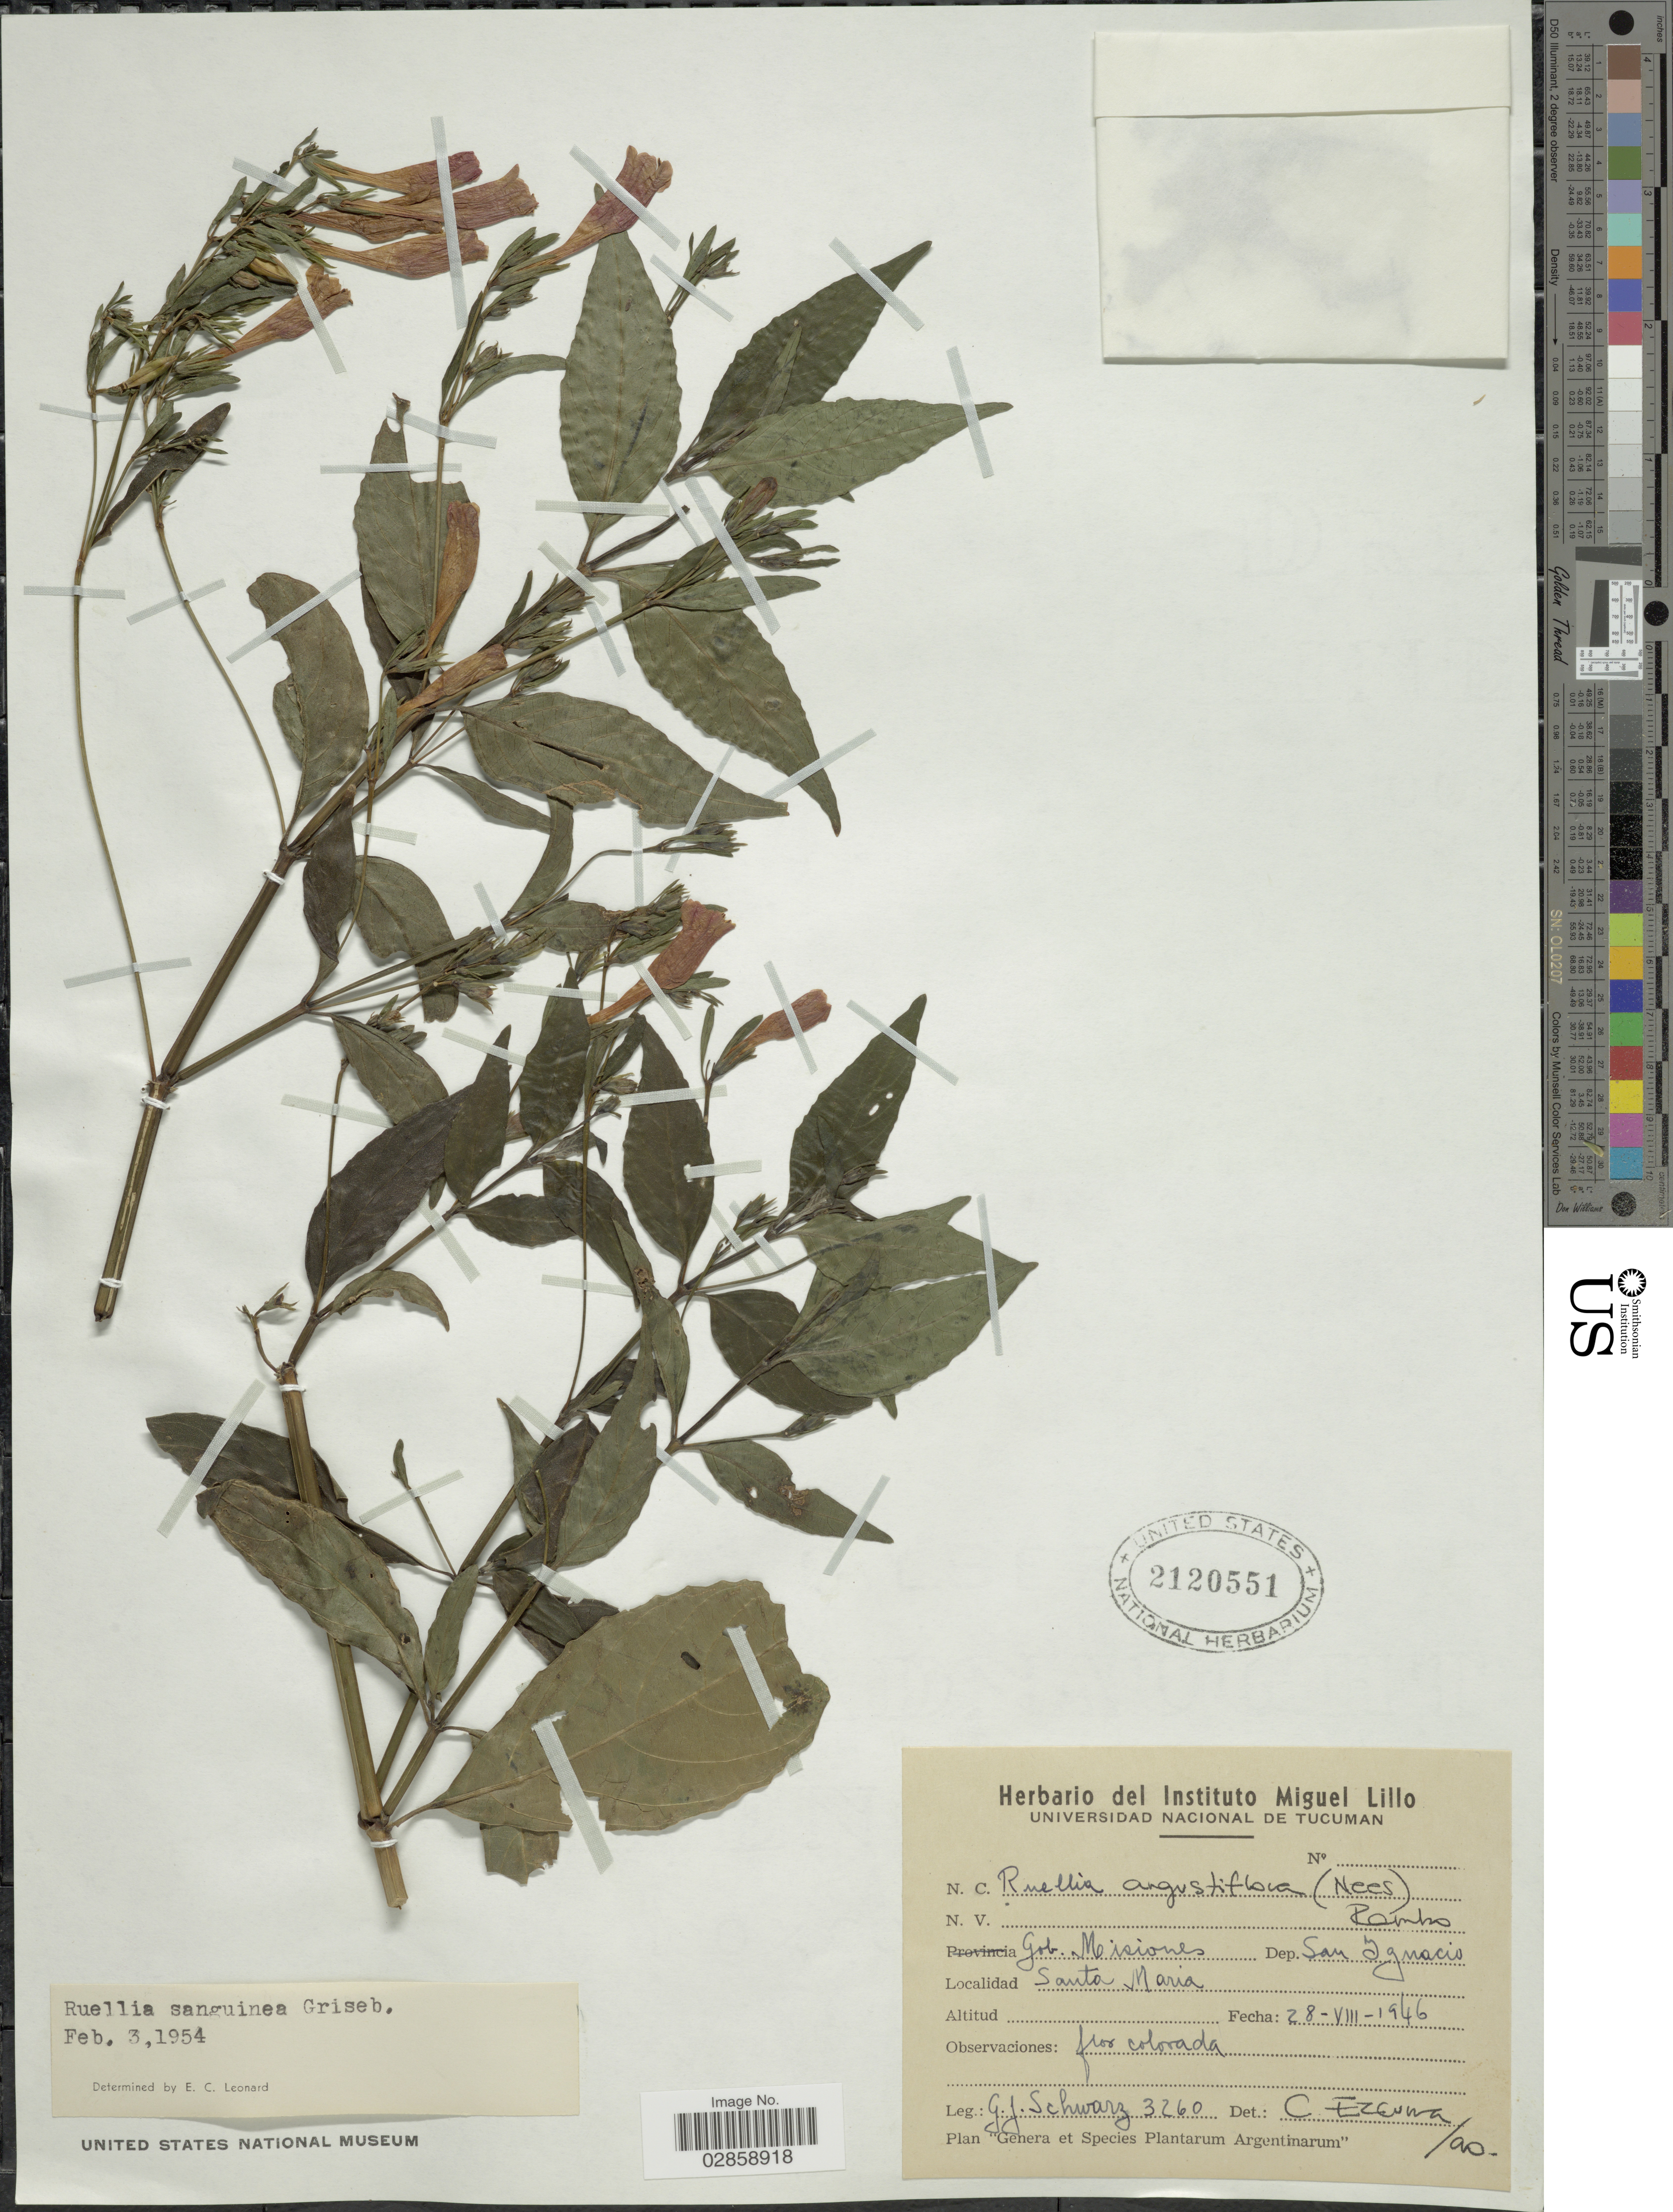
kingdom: Plantae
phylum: Tracheophyta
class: Magnoliopsida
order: Lamiales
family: Acanthaceae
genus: Ruellia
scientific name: Ruellia angustiflora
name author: (Nees) Lindau ex Rambo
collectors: G. J. Schwarz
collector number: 3260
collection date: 1946-08-28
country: Argentina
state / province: Misiones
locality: Gob. Misiones. Dep. San Ignacio. Santa Maria.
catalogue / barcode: US 2120551